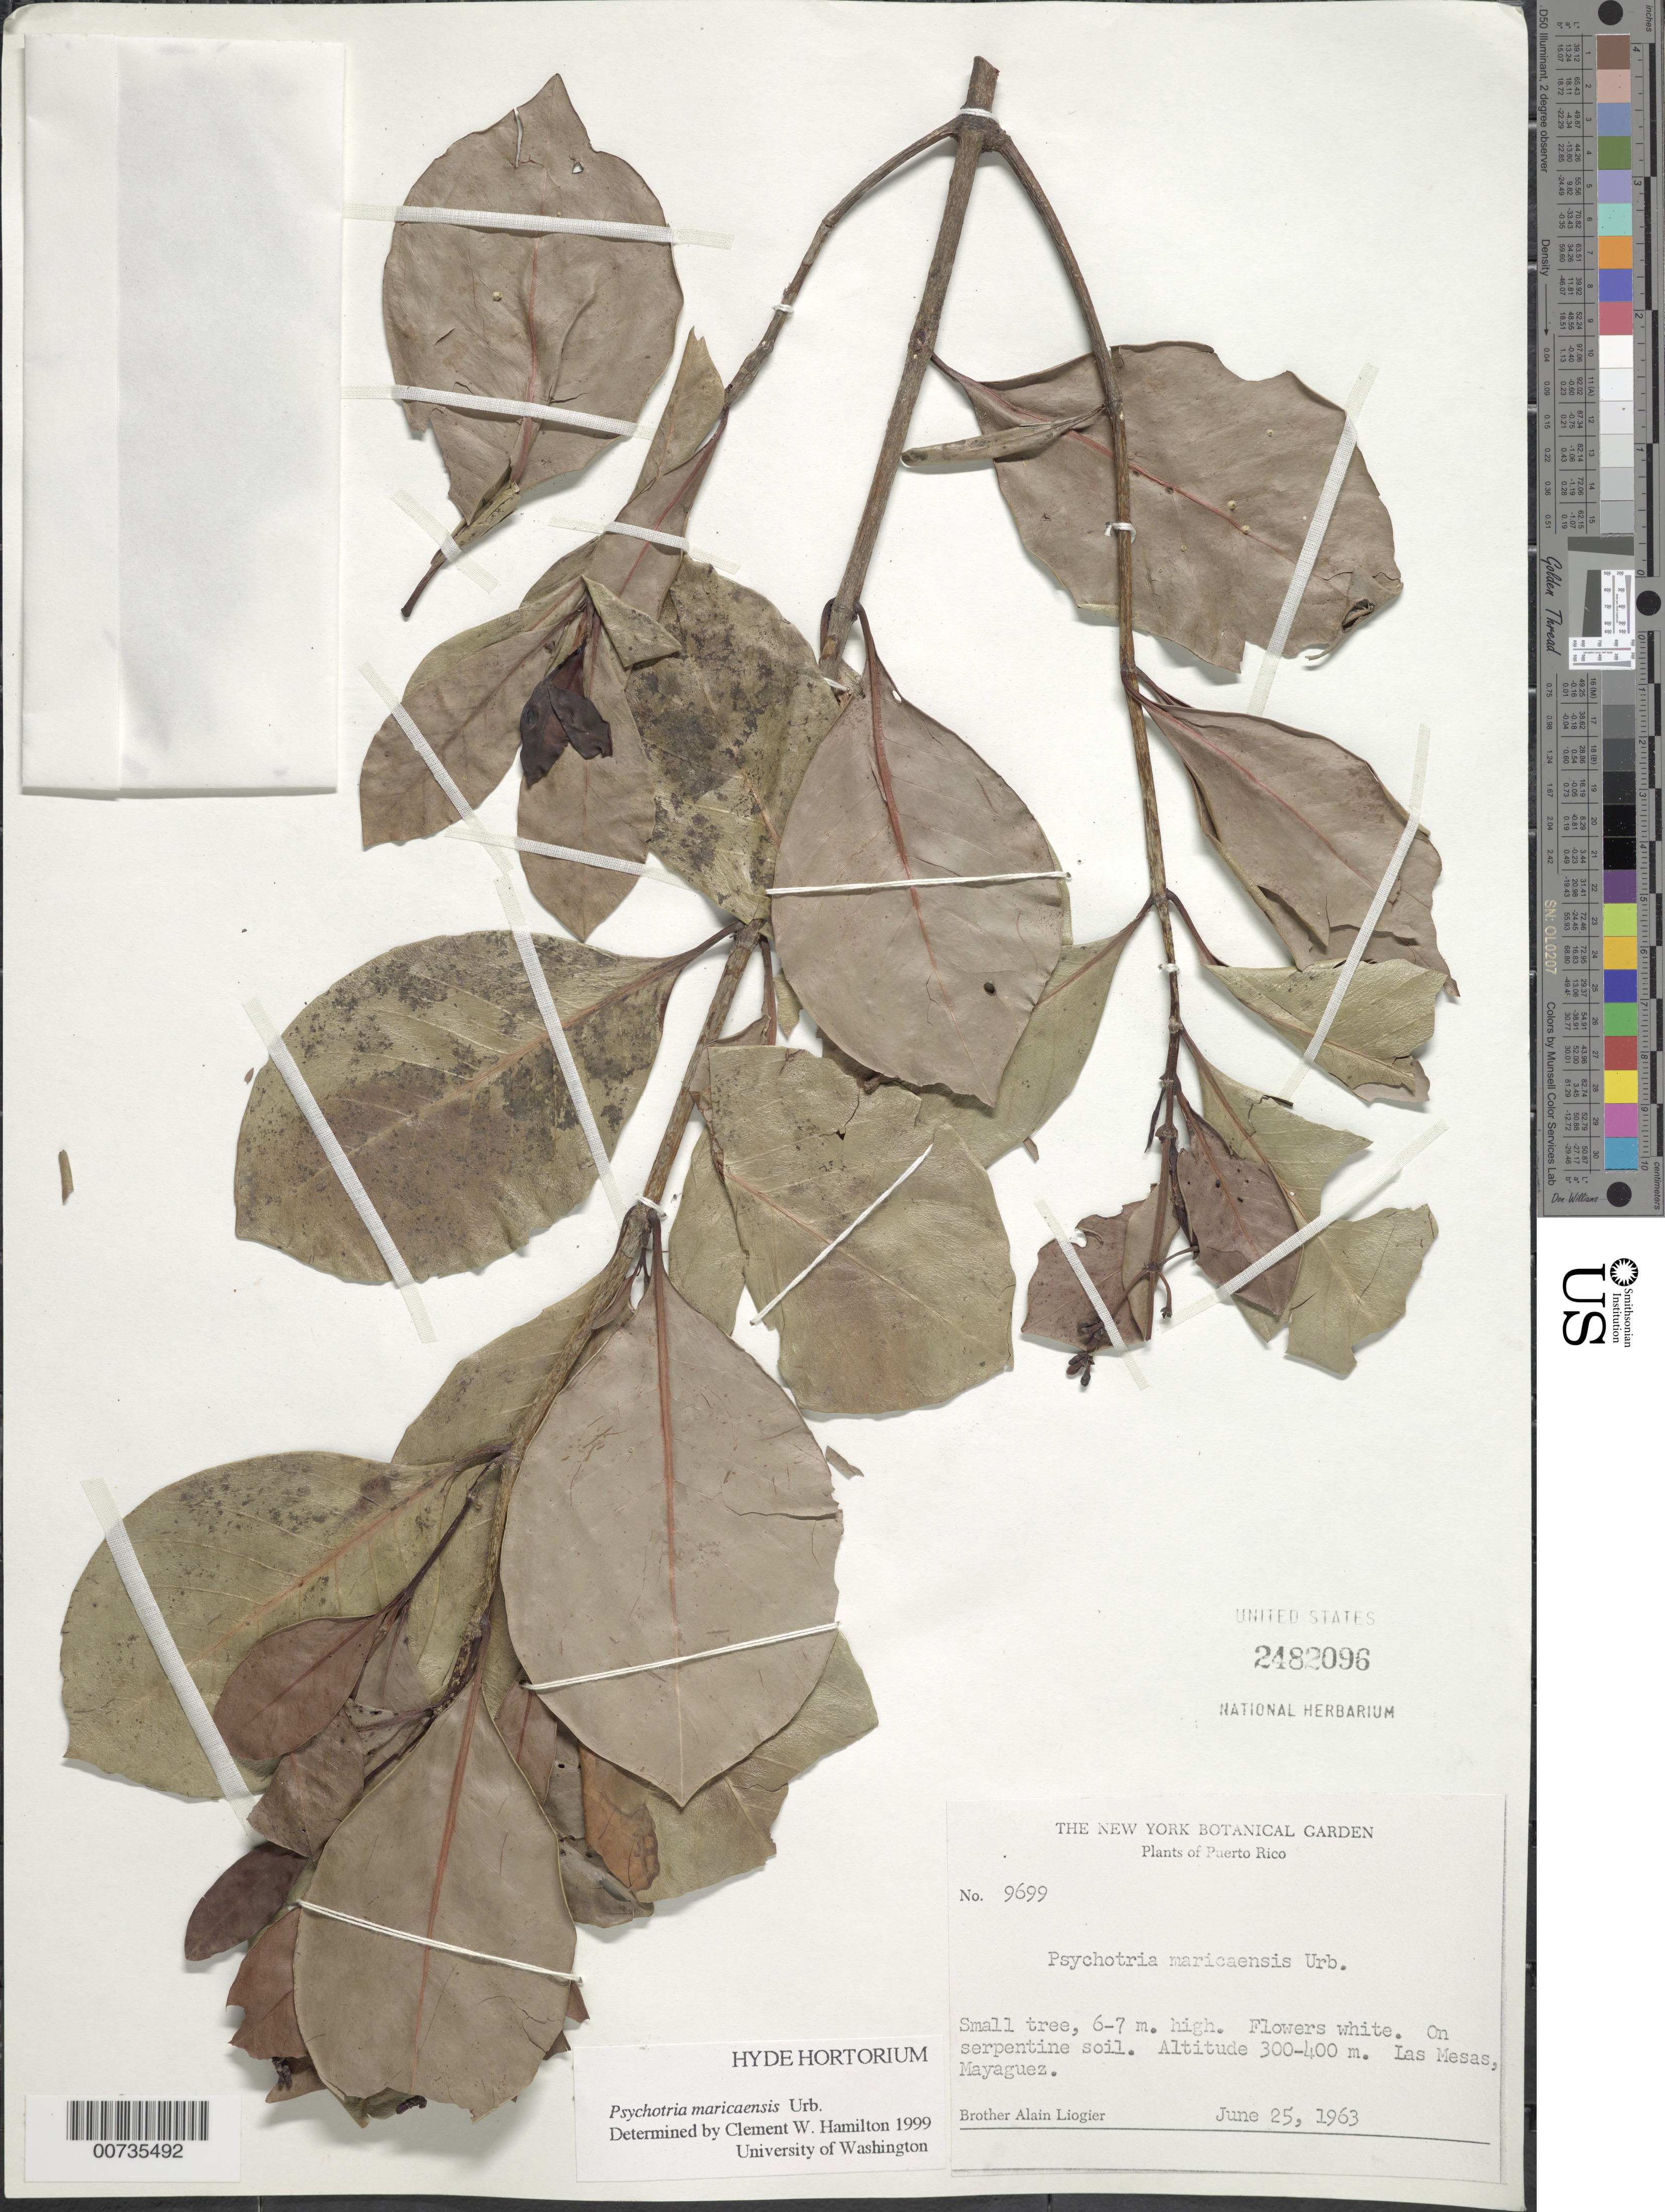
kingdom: Plantae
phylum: Tracheophyta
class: Magnoliopsida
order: Gentianales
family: Rubiaceae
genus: Psychotria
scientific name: Psychotria maricaensis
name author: Urb.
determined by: Hamilton, C. W.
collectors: A. H. Liogier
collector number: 9699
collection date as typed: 25 Jun 1963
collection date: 1963-06-25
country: Puerto Rico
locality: Las Mesas, Mayagüez.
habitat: On serpentine soil.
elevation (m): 300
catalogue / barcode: US 2482096